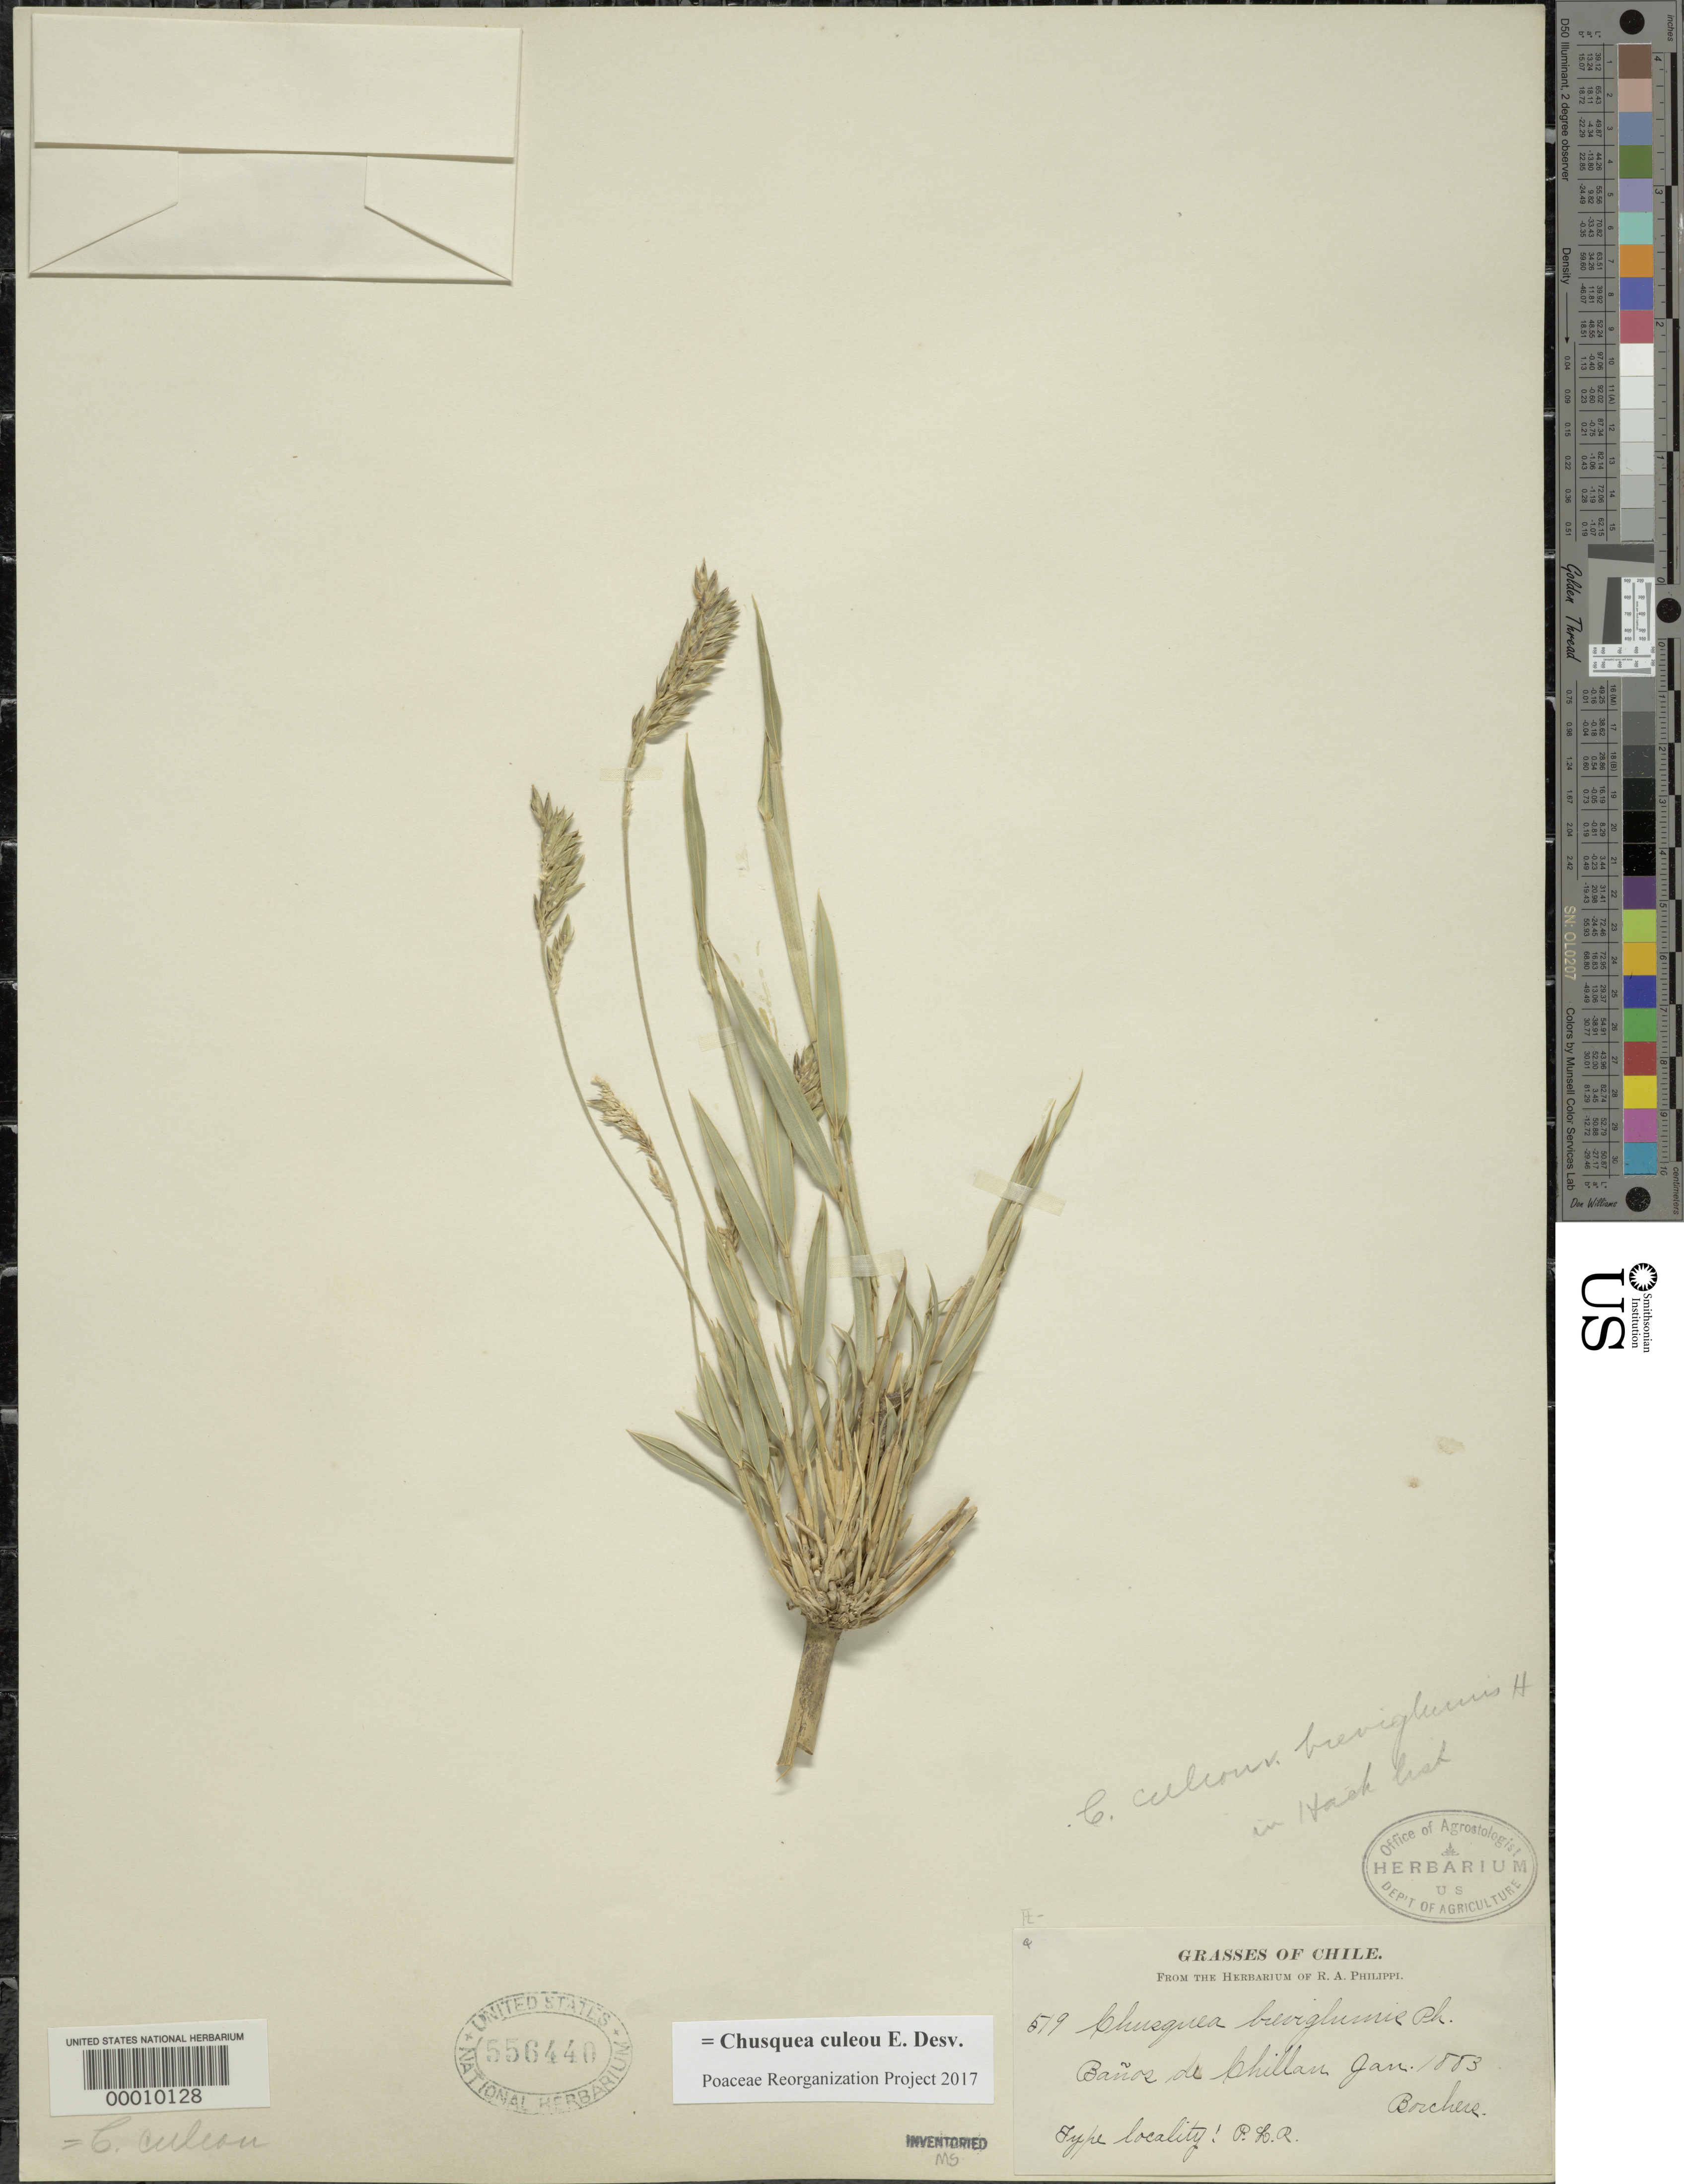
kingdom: Plantae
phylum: Tracheophyta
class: Liliopsida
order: Poales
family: Poaceae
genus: Chusquea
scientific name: Chusquea culeou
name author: É. Desv.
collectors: R. A. Philippi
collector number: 519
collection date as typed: Jan 1883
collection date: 1883-01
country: Chile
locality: Banos de chillan, type locality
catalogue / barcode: US 556440